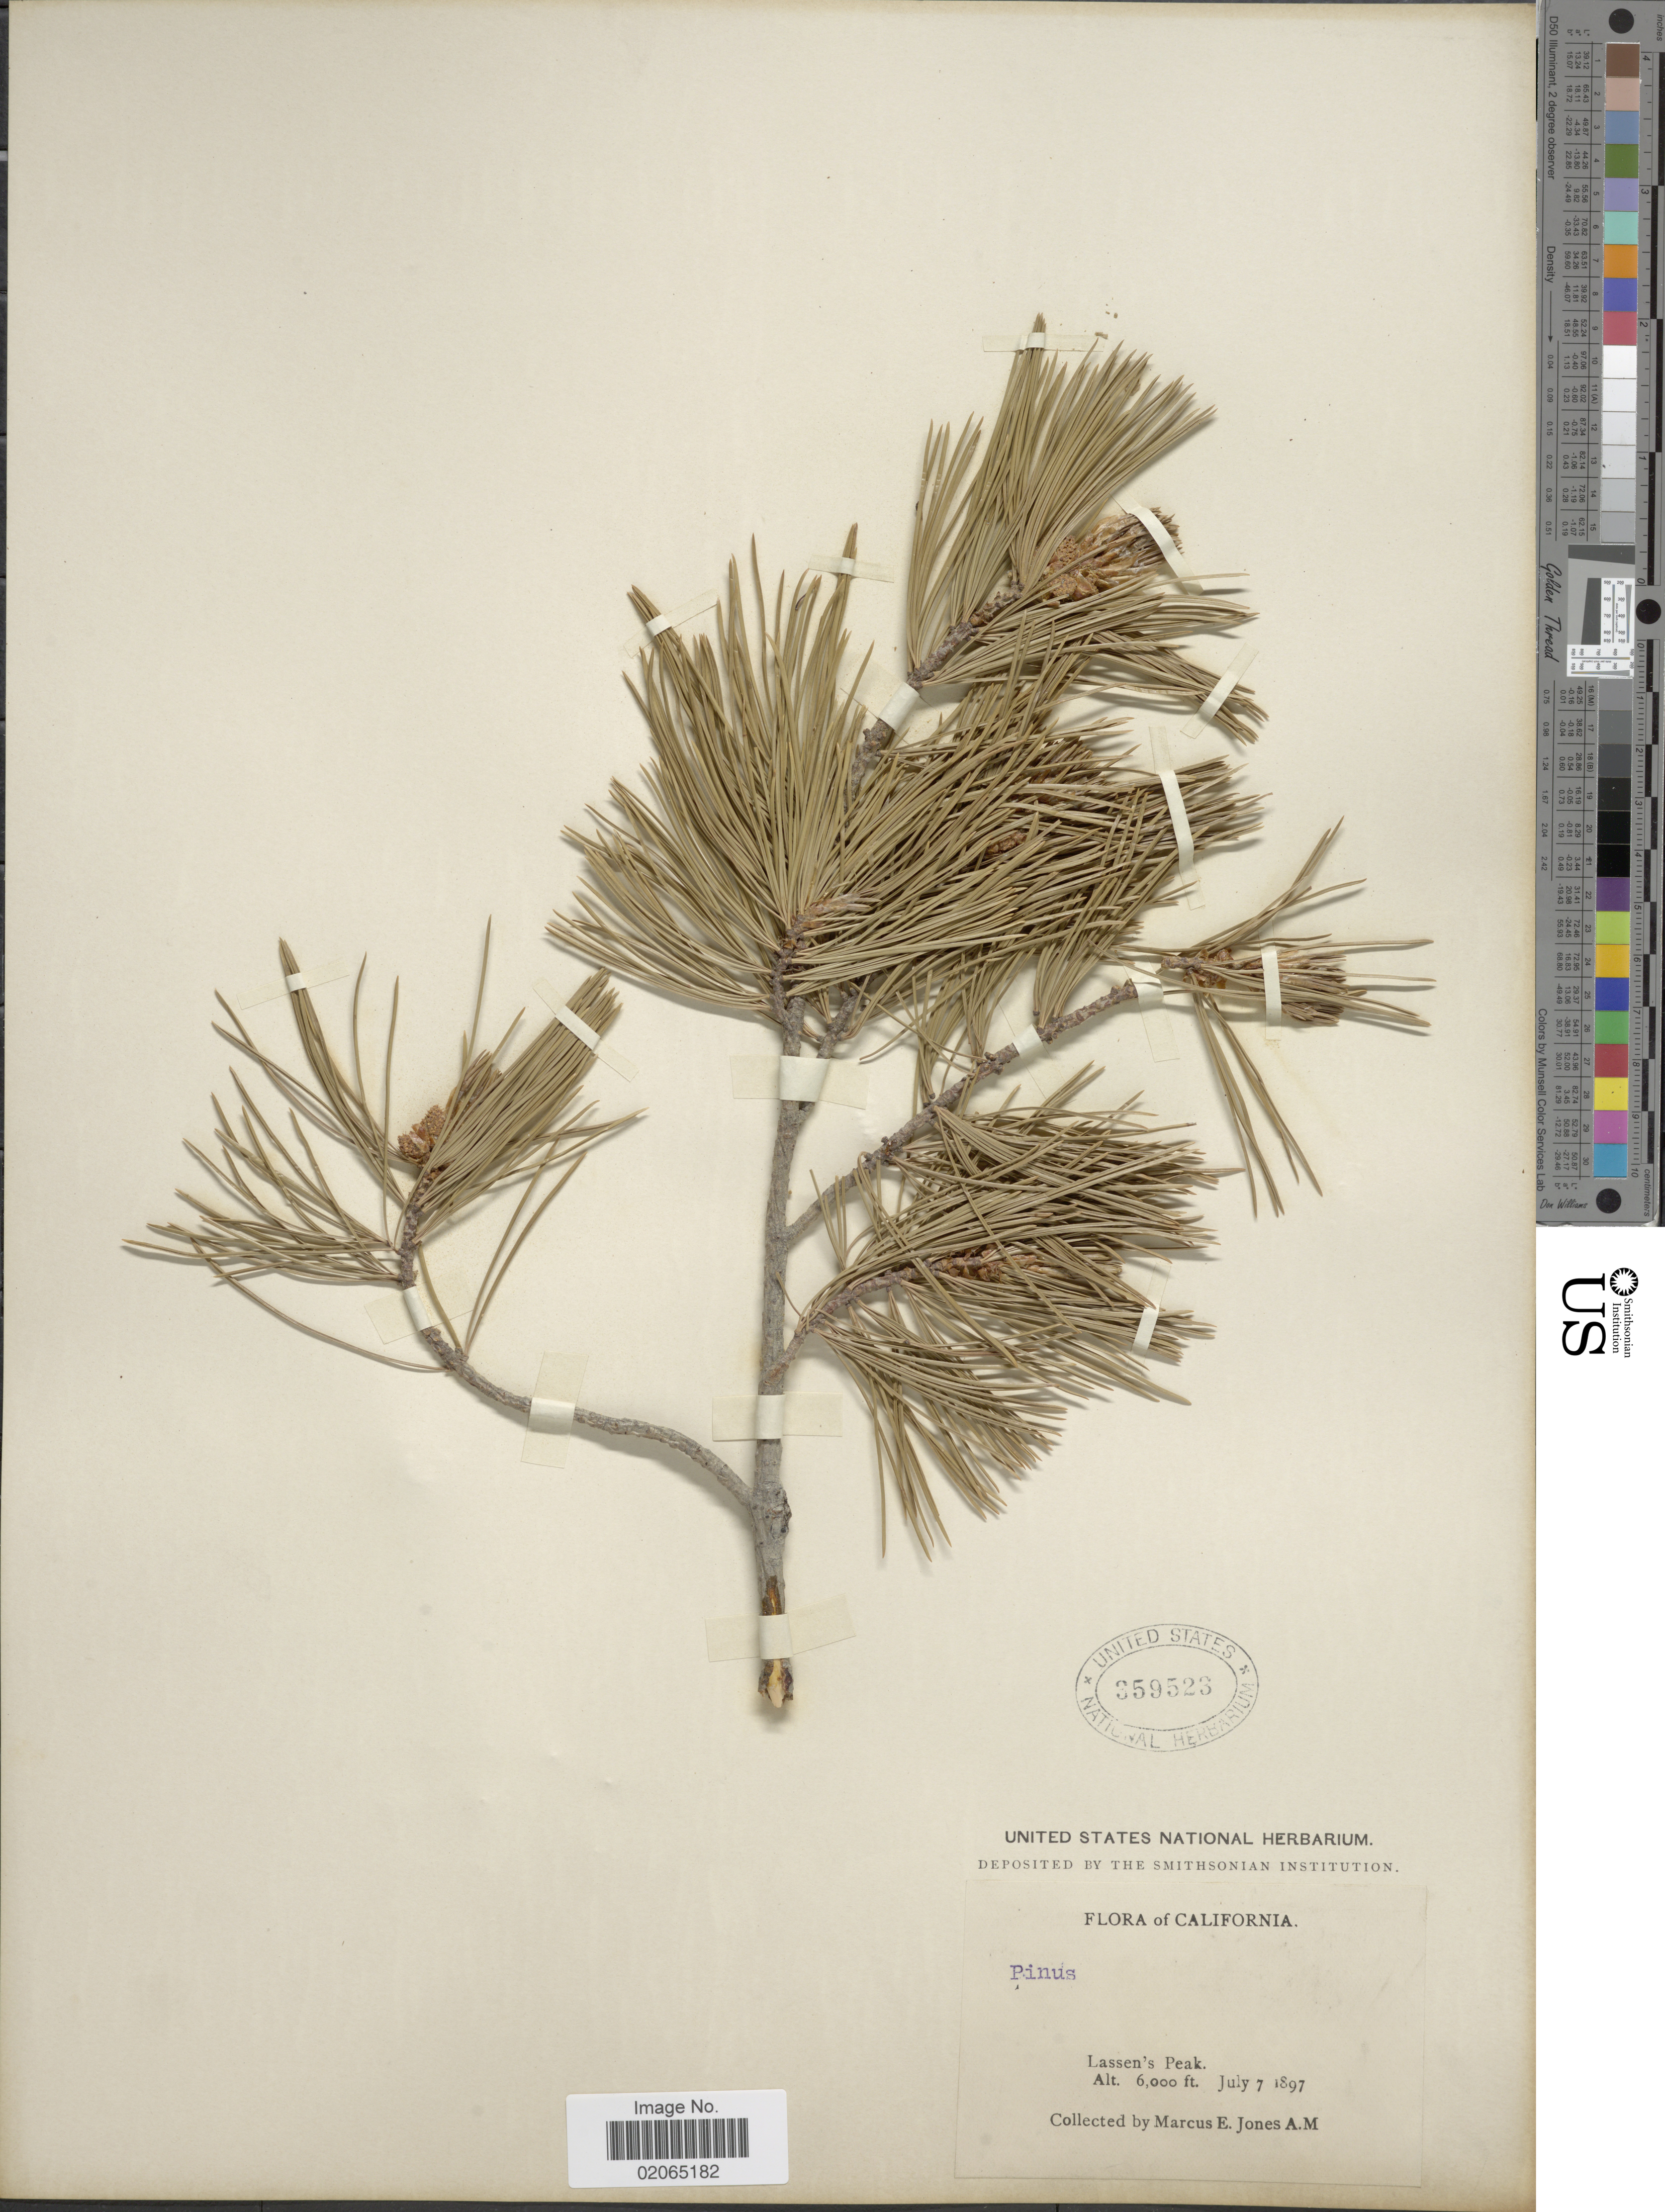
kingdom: Plantae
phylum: Tracheophyta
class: Pinopsida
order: Pinales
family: Pinaceae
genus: Pinus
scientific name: Pinus sp.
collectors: M. E. Jones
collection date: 1897-07-07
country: United States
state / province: California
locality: Lassen's Peak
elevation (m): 1829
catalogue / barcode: US 359523